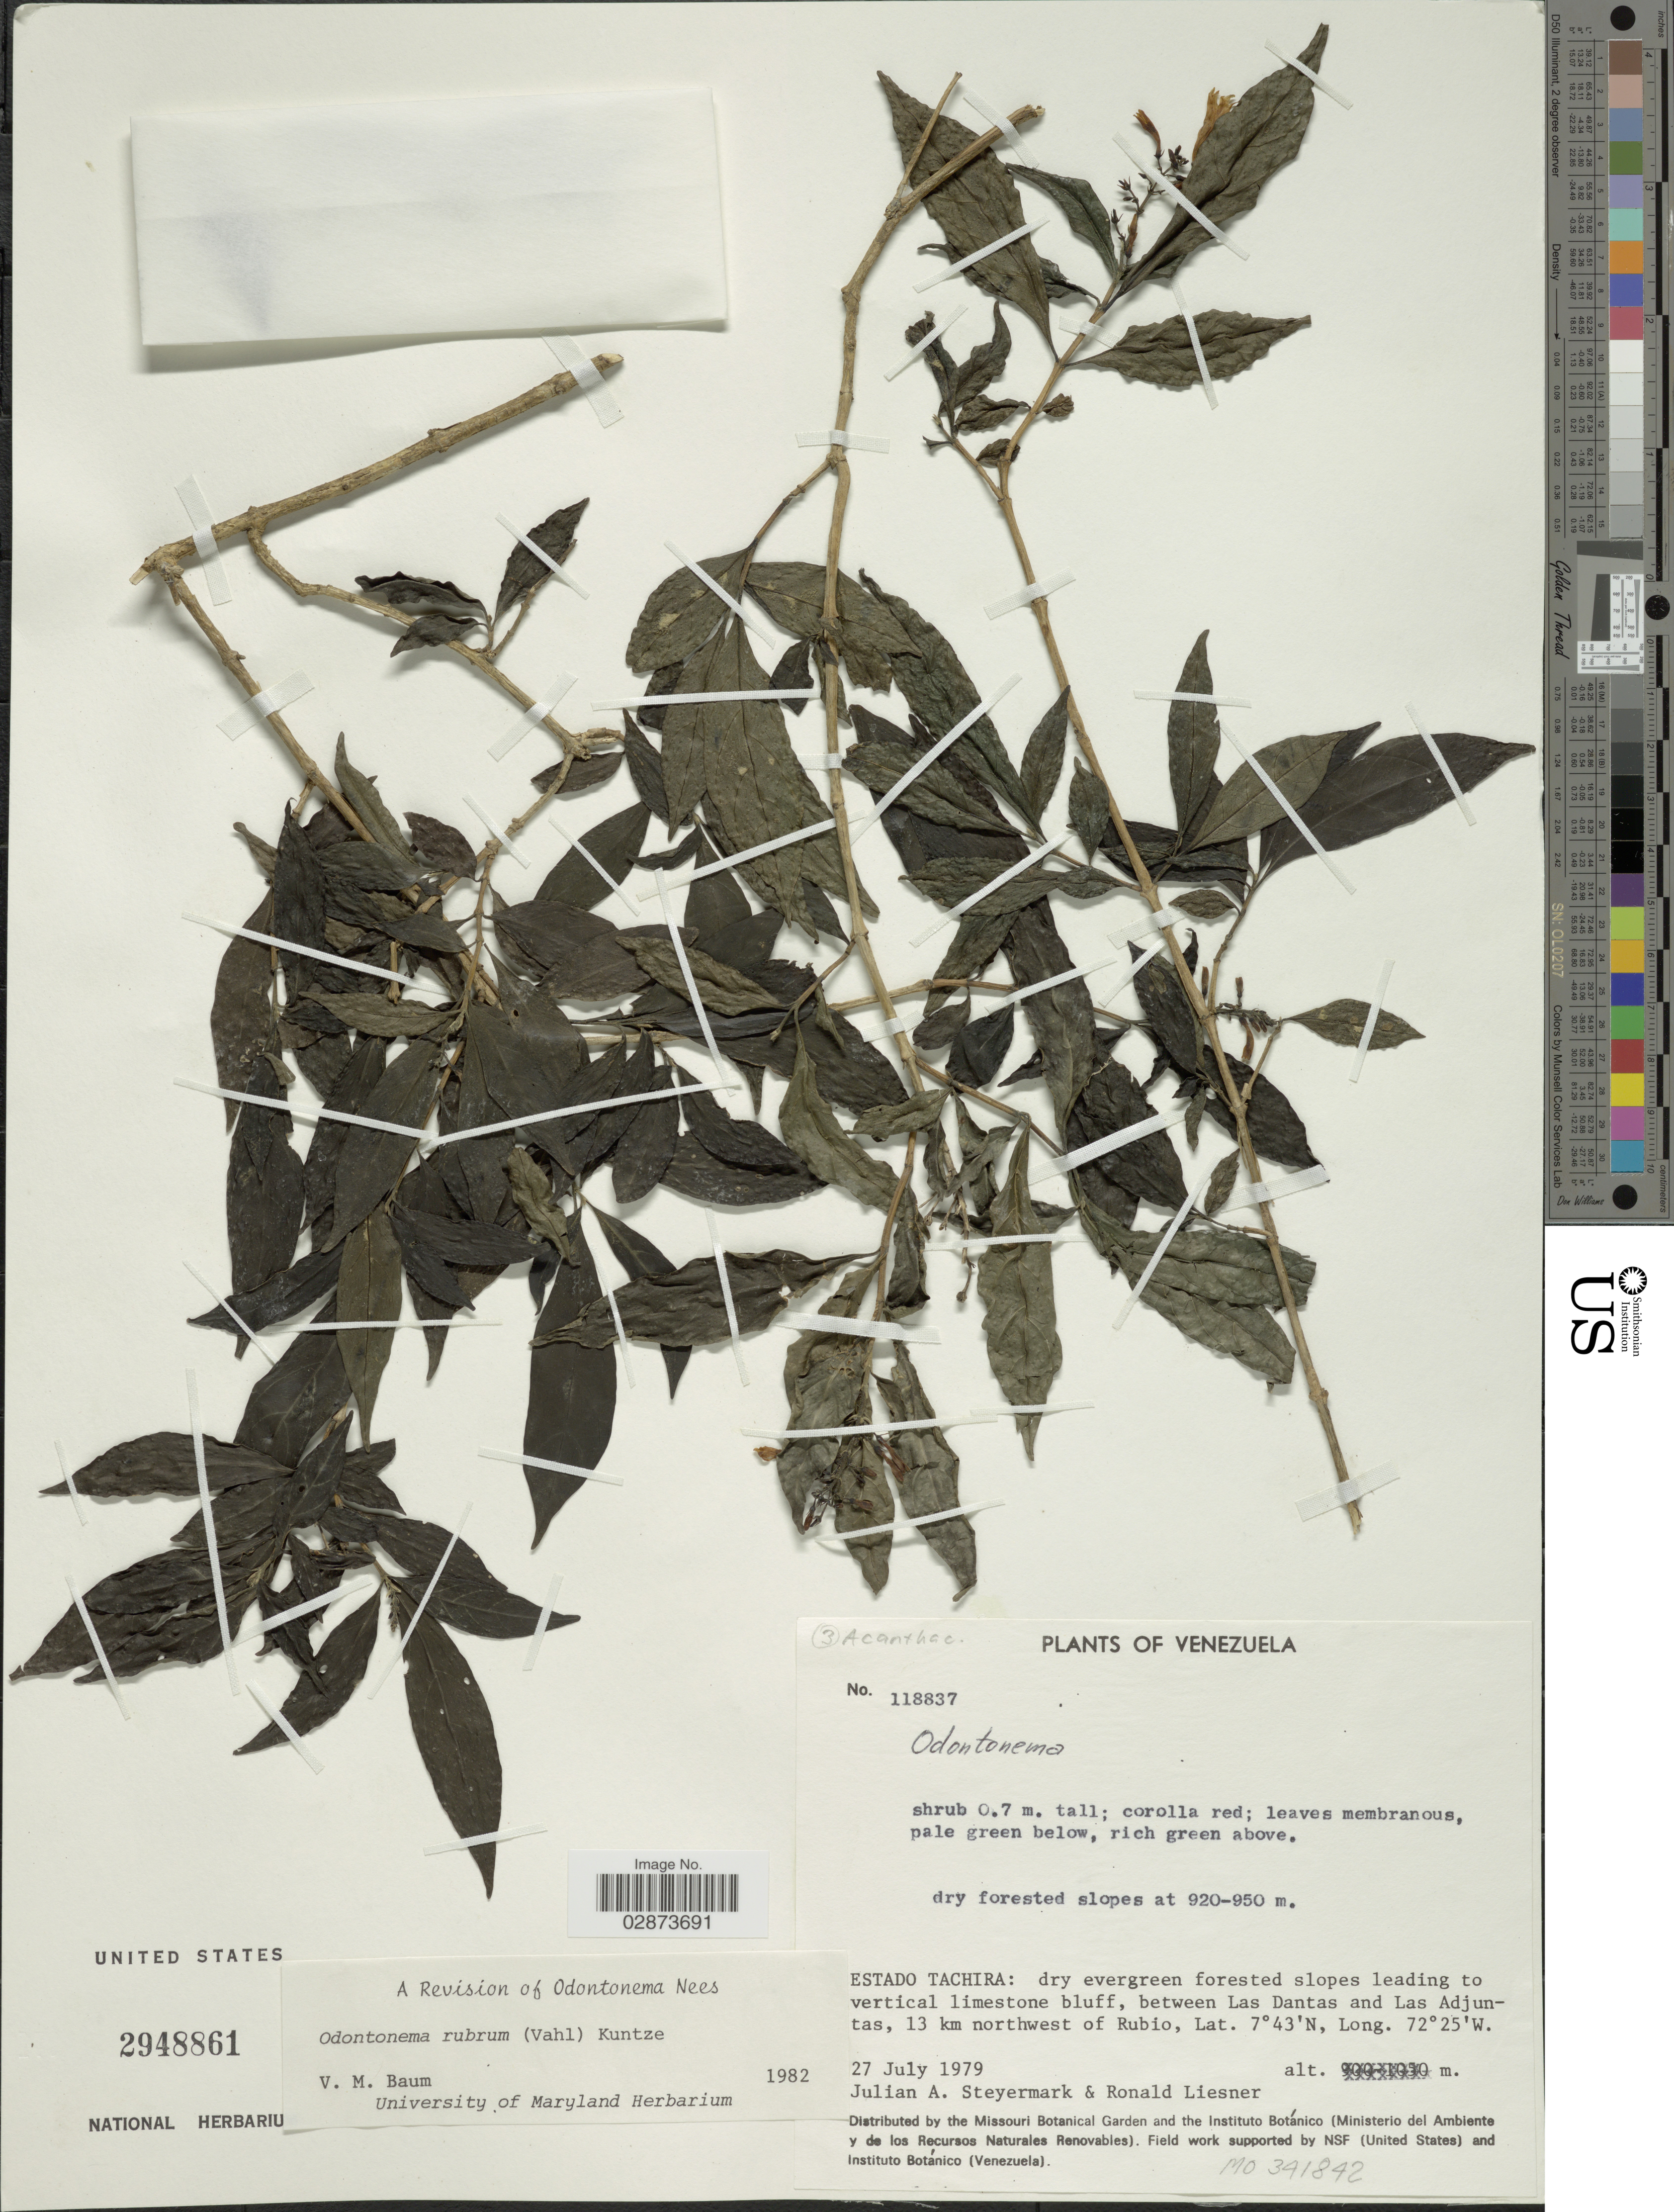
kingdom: Plantae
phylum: Tracheophyta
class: Magnoliopsida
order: Lamiales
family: Acanthaceae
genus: Odontonema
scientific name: Odontonema rubrum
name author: (Vahl) Kuntze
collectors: J. Steyermark & R. L. Liesner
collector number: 118837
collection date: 1979-07-27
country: Venezuela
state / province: Tachira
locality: dry evergreen forested slopes leading to vertical limestone bluff, between Las Dantas and Las Adjuntas, 13 km northwest of Rubio.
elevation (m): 920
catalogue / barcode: US 2948861